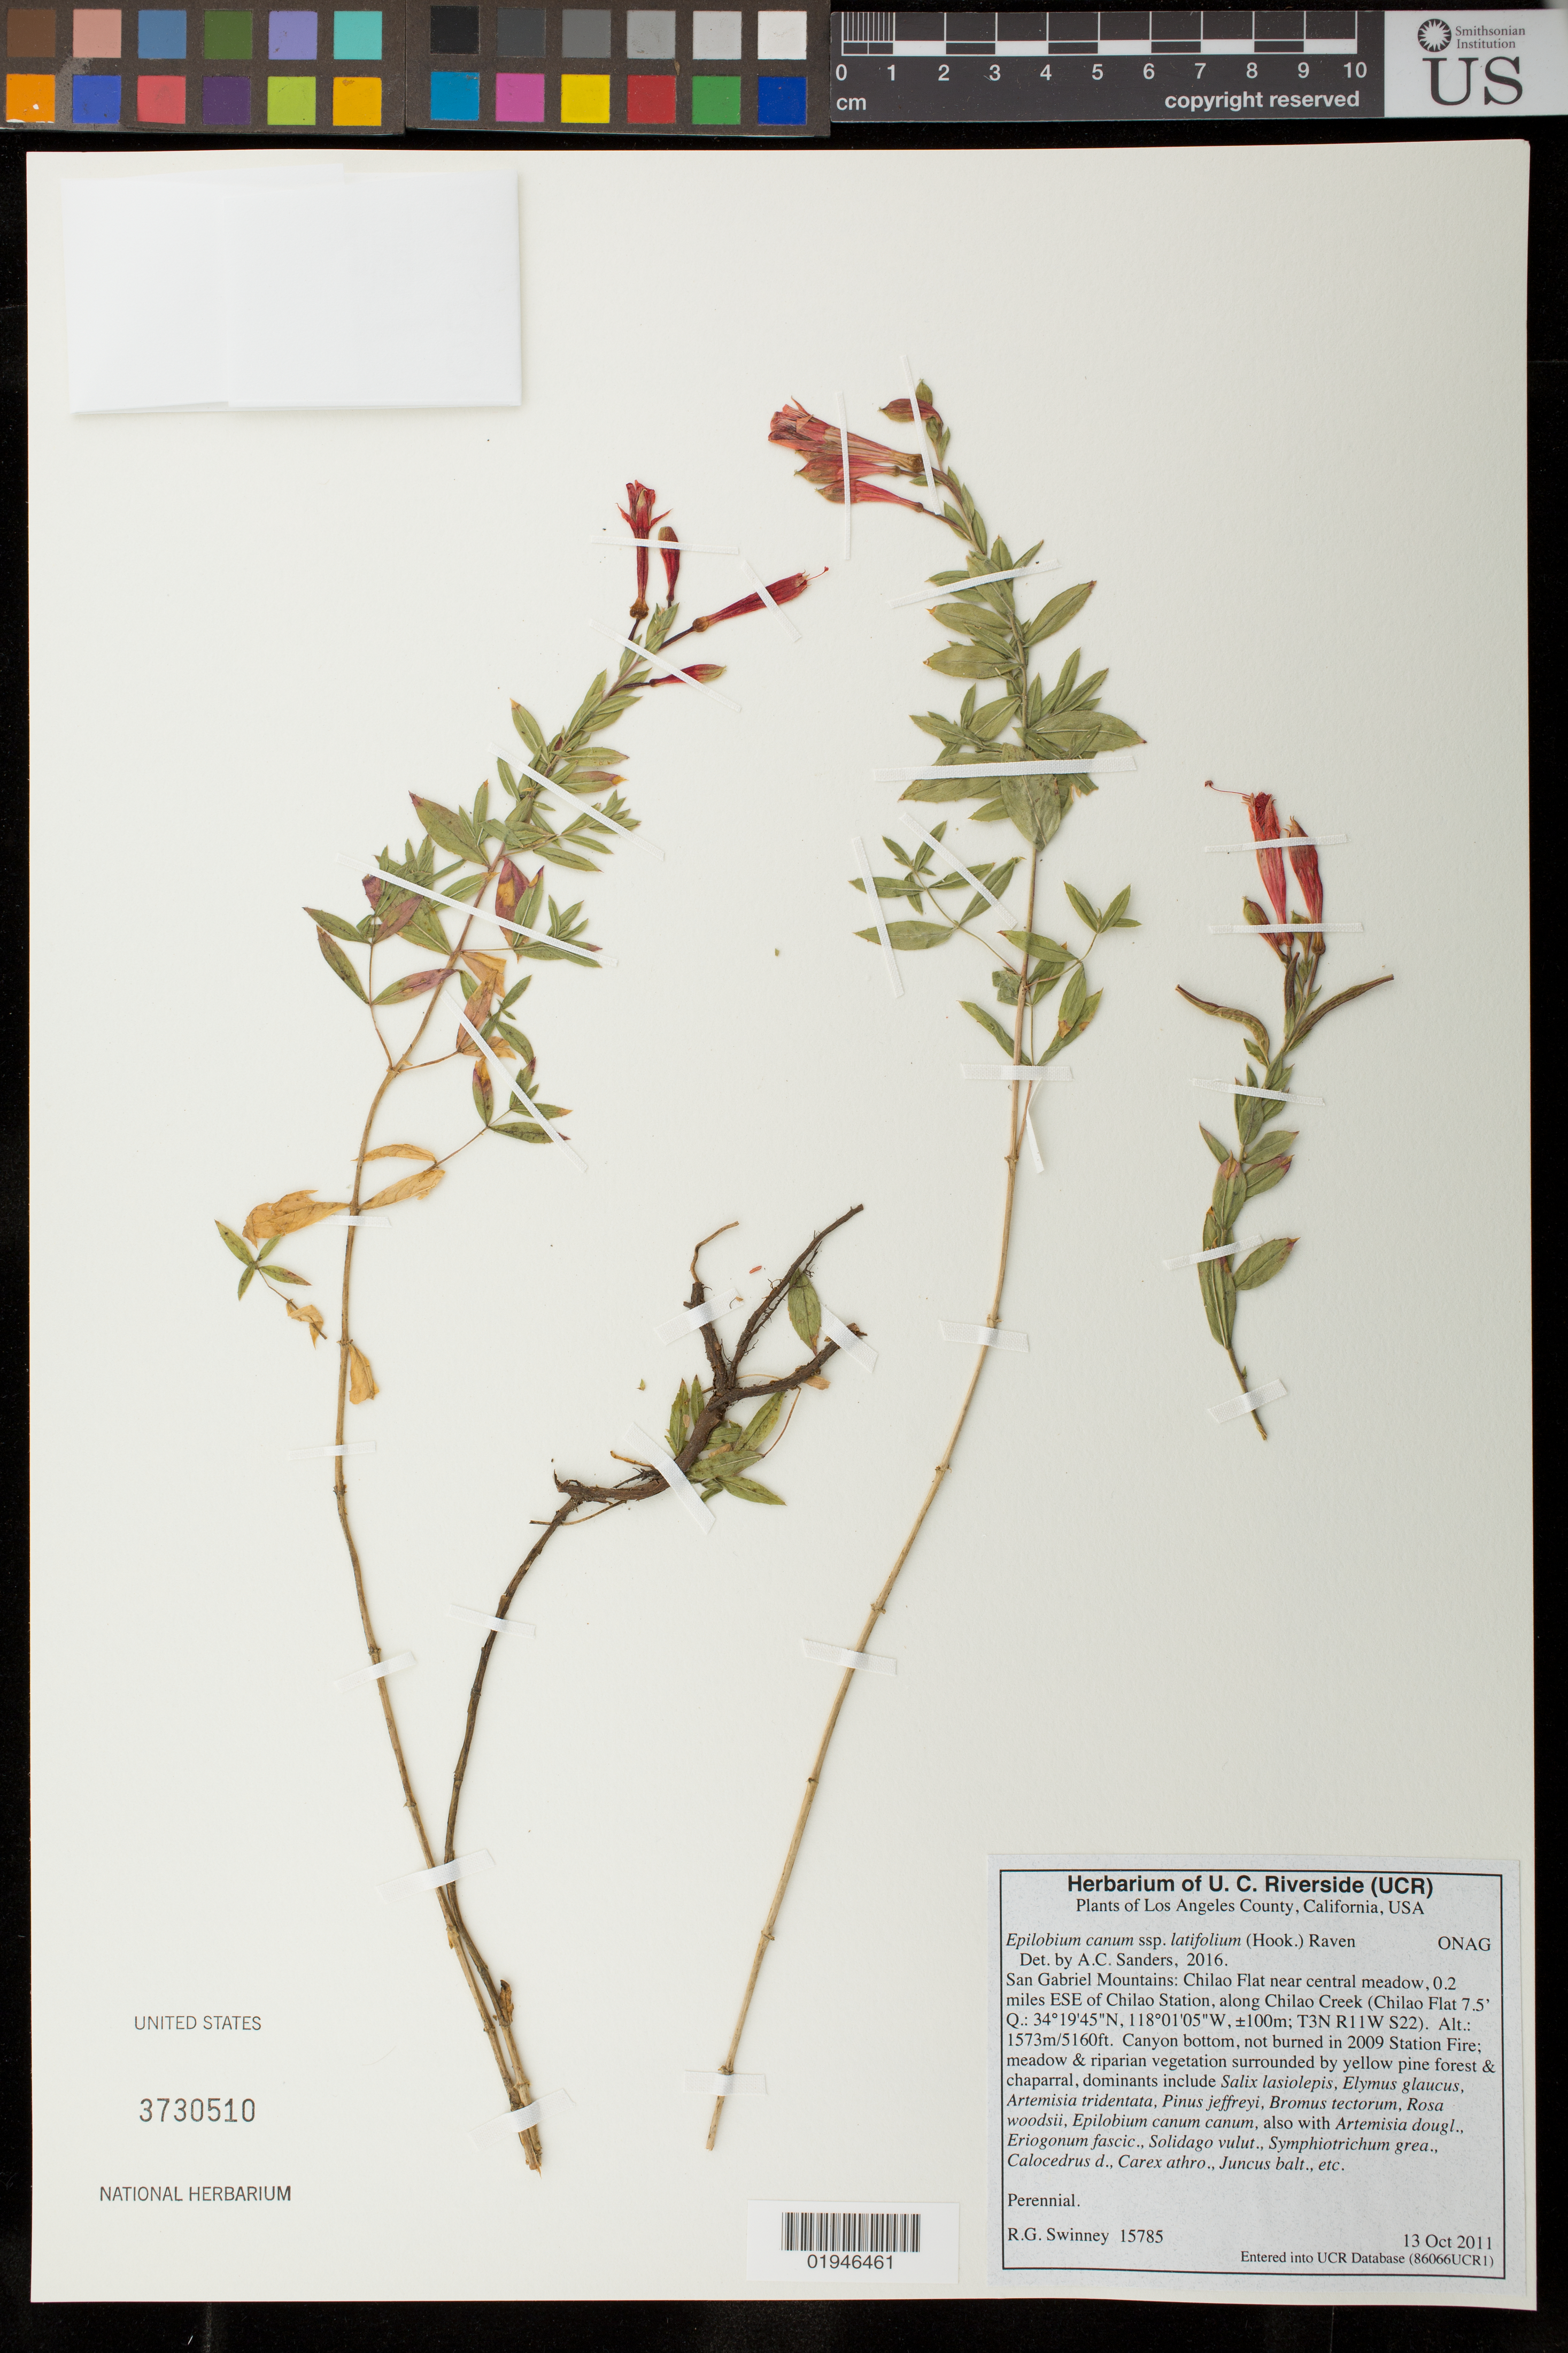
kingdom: Plantae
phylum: Tracheophyta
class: Magnoliopsida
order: Myrtales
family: Onagraceae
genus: Epilobium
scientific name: Epilobium canum subsp. latifolium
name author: (Hook.) P.H. Raven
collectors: R. Swinney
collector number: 15785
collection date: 2011-10-13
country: United States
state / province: California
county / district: Los Angeles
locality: San Gabriel Mountains, Chilao Flat near central meadow, 0.2 miles ESE of Chilao Station, along Chilao Creek.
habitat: Canyon bottom, not burned in 2009 Station Fire. Meadow and riparian vegetation surrounded by yellow pine forest and chaparral.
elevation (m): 1573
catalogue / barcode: US 3730510